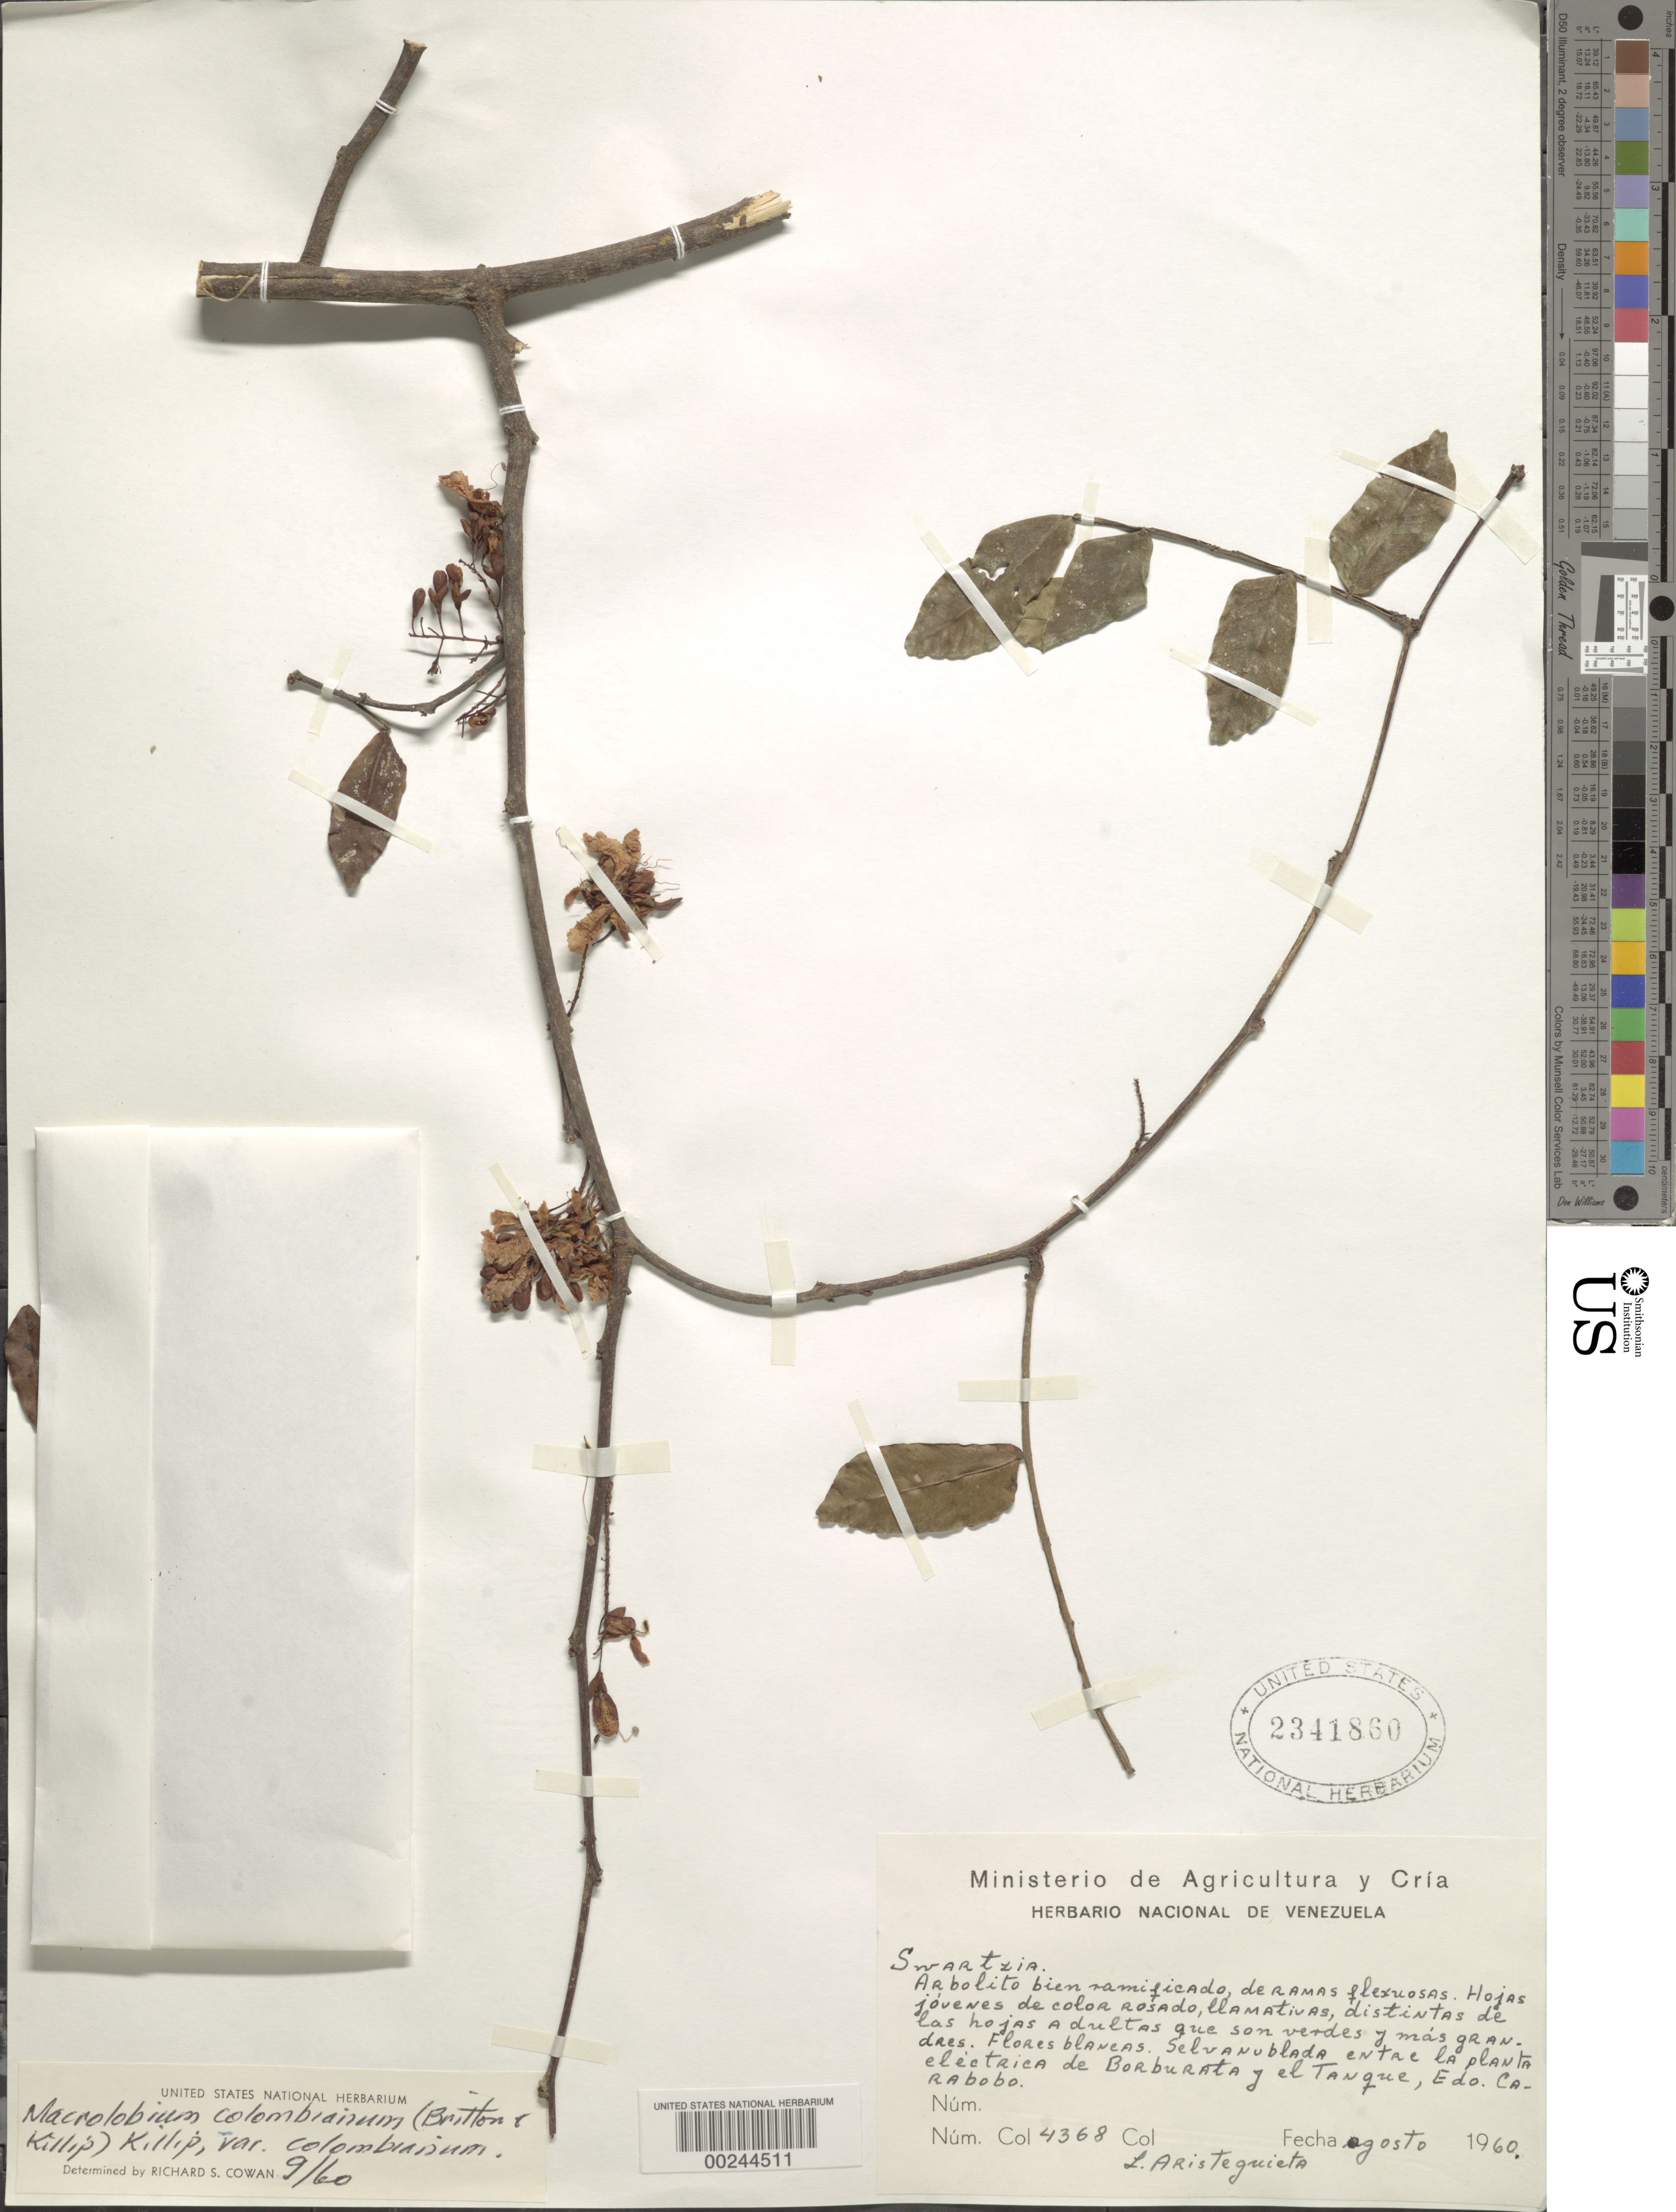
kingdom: Plantae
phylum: Tracheophyta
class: Magnoliopsida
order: Fabales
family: Fabaceae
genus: Macrolobium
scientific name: Macrolobium colombianum var. colombianum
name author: (Britton & Killip) Killip ex L. Uribe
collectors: L. Aristeguieta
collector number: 4368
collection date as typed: Aug 1960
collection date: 1960-08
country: Venezuela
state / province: Carabobo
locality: Between the electric plant of borburata and el tanque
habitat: Cloud forest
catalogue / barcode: US 2341860